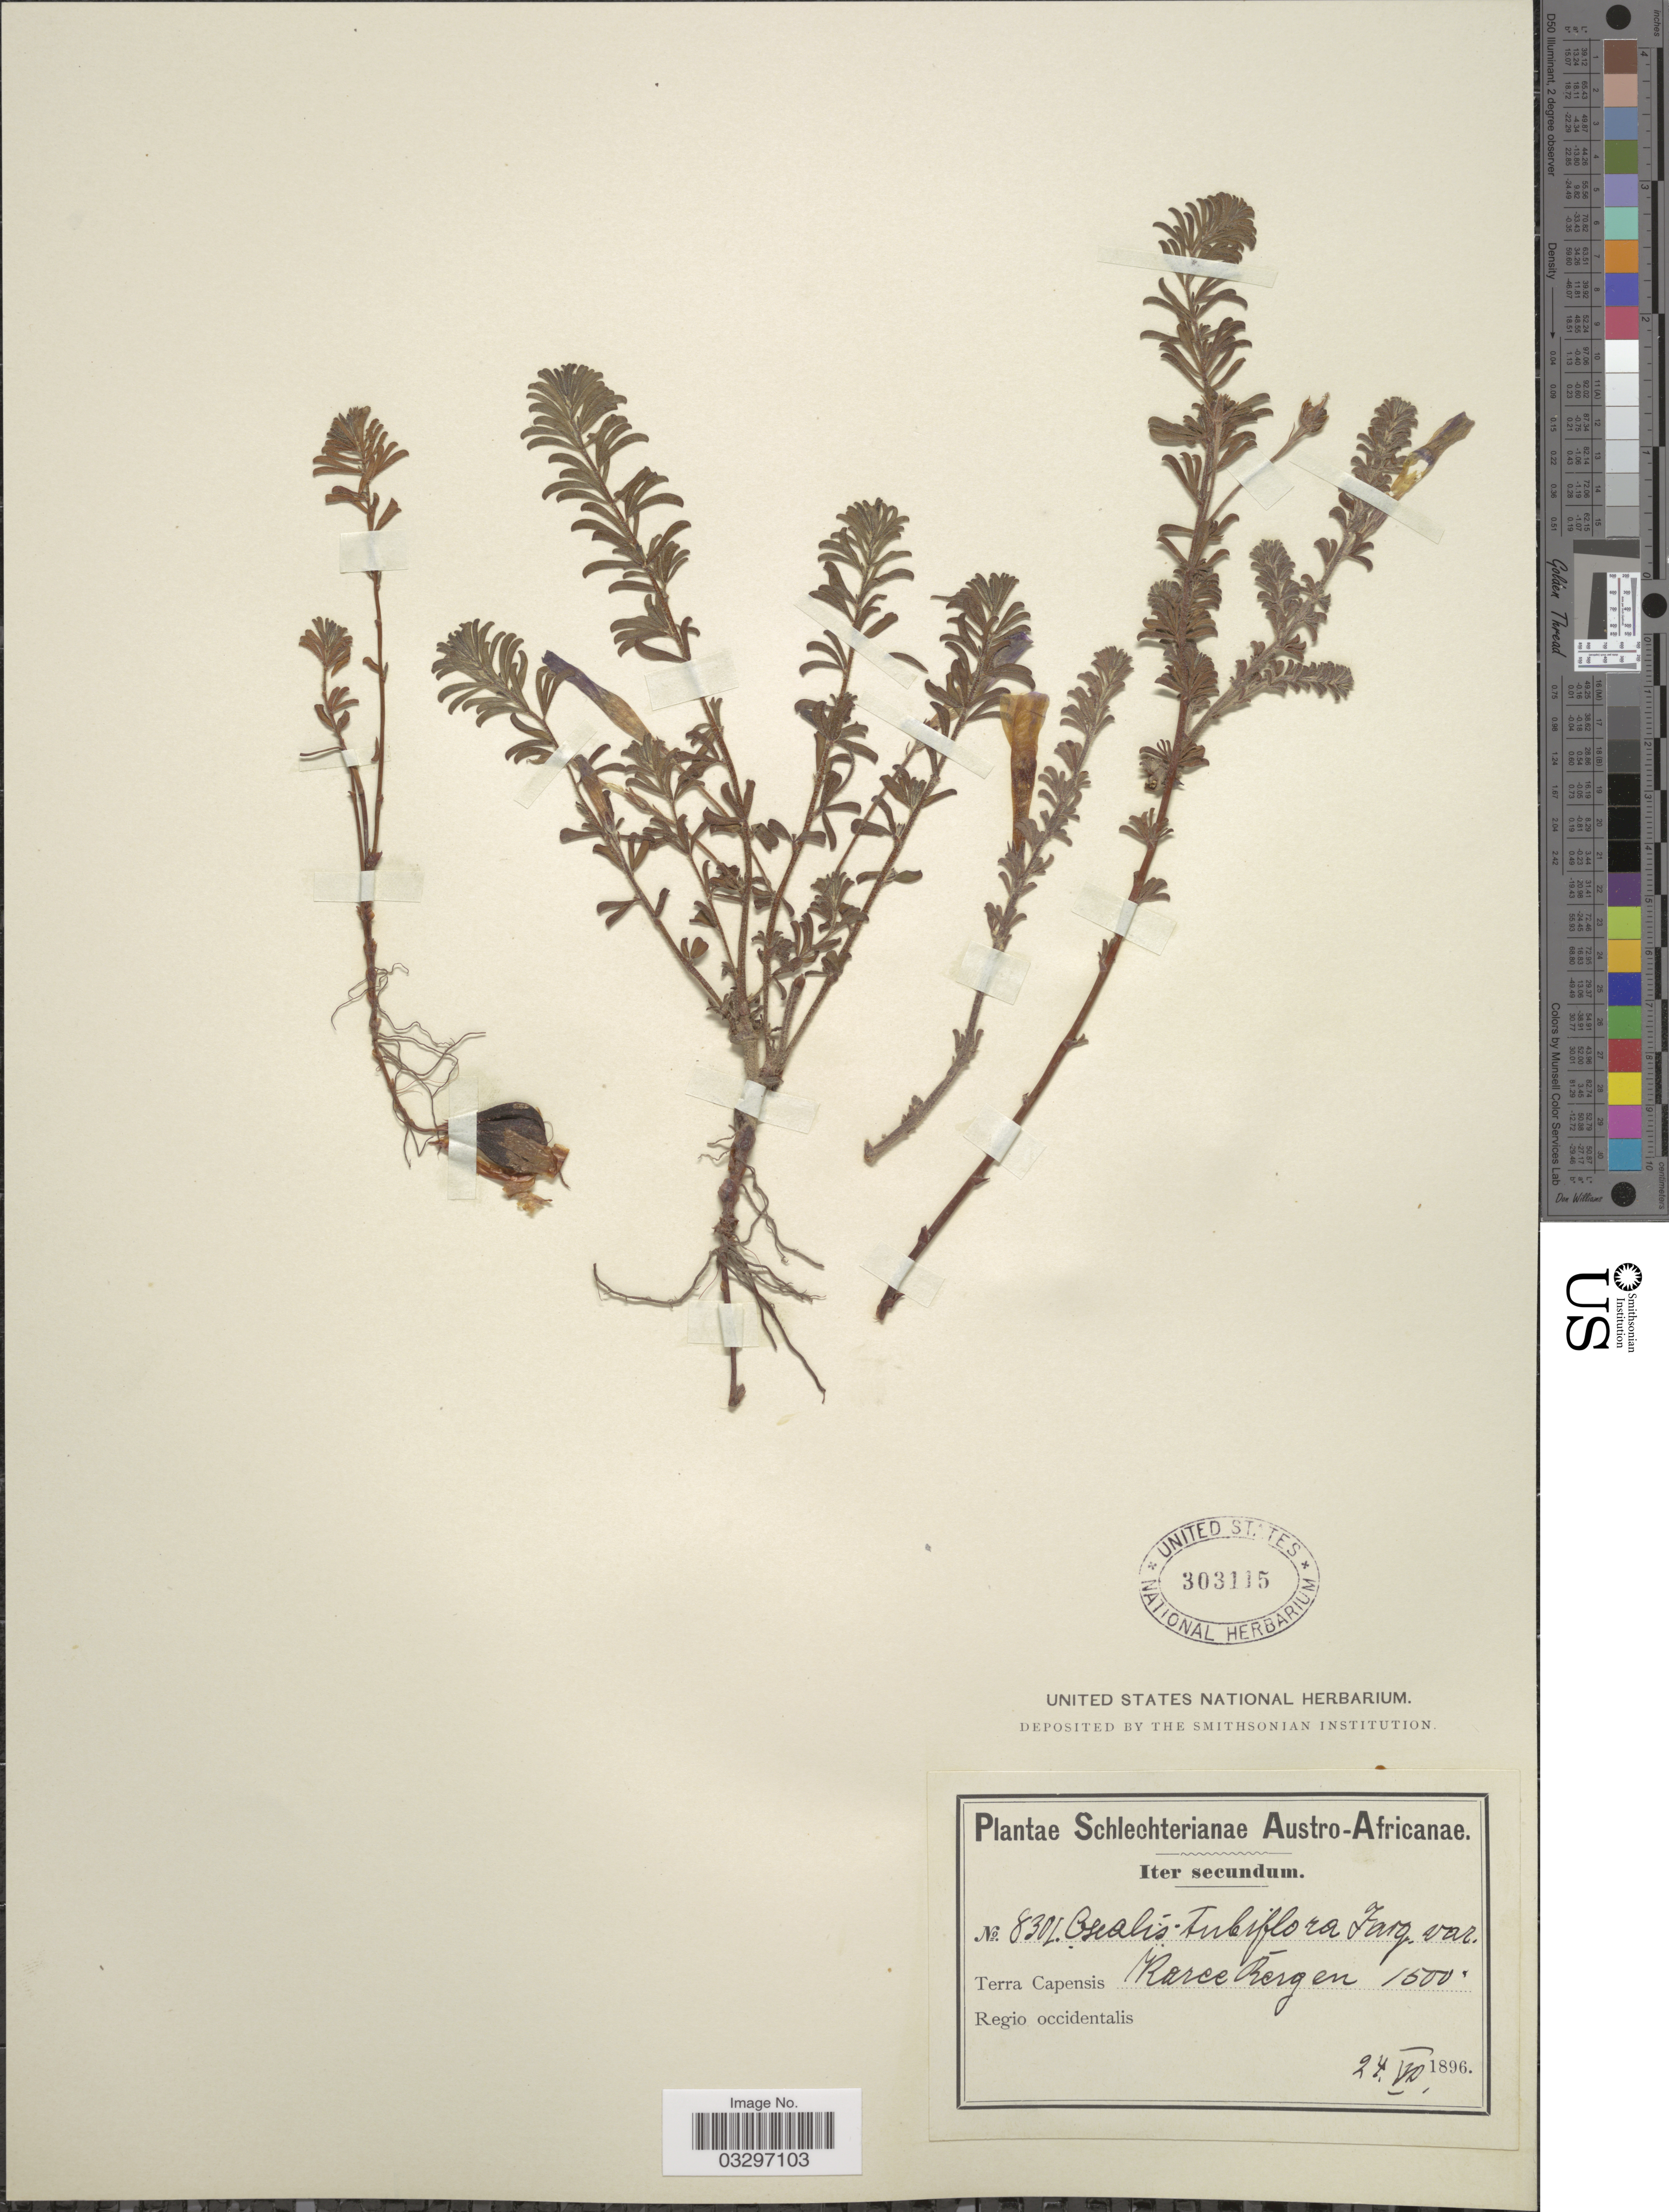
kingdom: Plantae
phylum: Tracheophyta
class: Magnoliopsida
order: Oxalidales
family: Oxalidaceae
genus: Oxalis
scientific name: Oxalis tubiflora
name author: Jacq.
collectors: Schlechter, --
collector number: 8301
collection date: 1896-06-24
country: South Africa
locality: Austro-Africanae, Terra Capensis, Karee Bérgen, Regio occidentalis.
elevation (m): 457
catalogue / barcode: US 303115